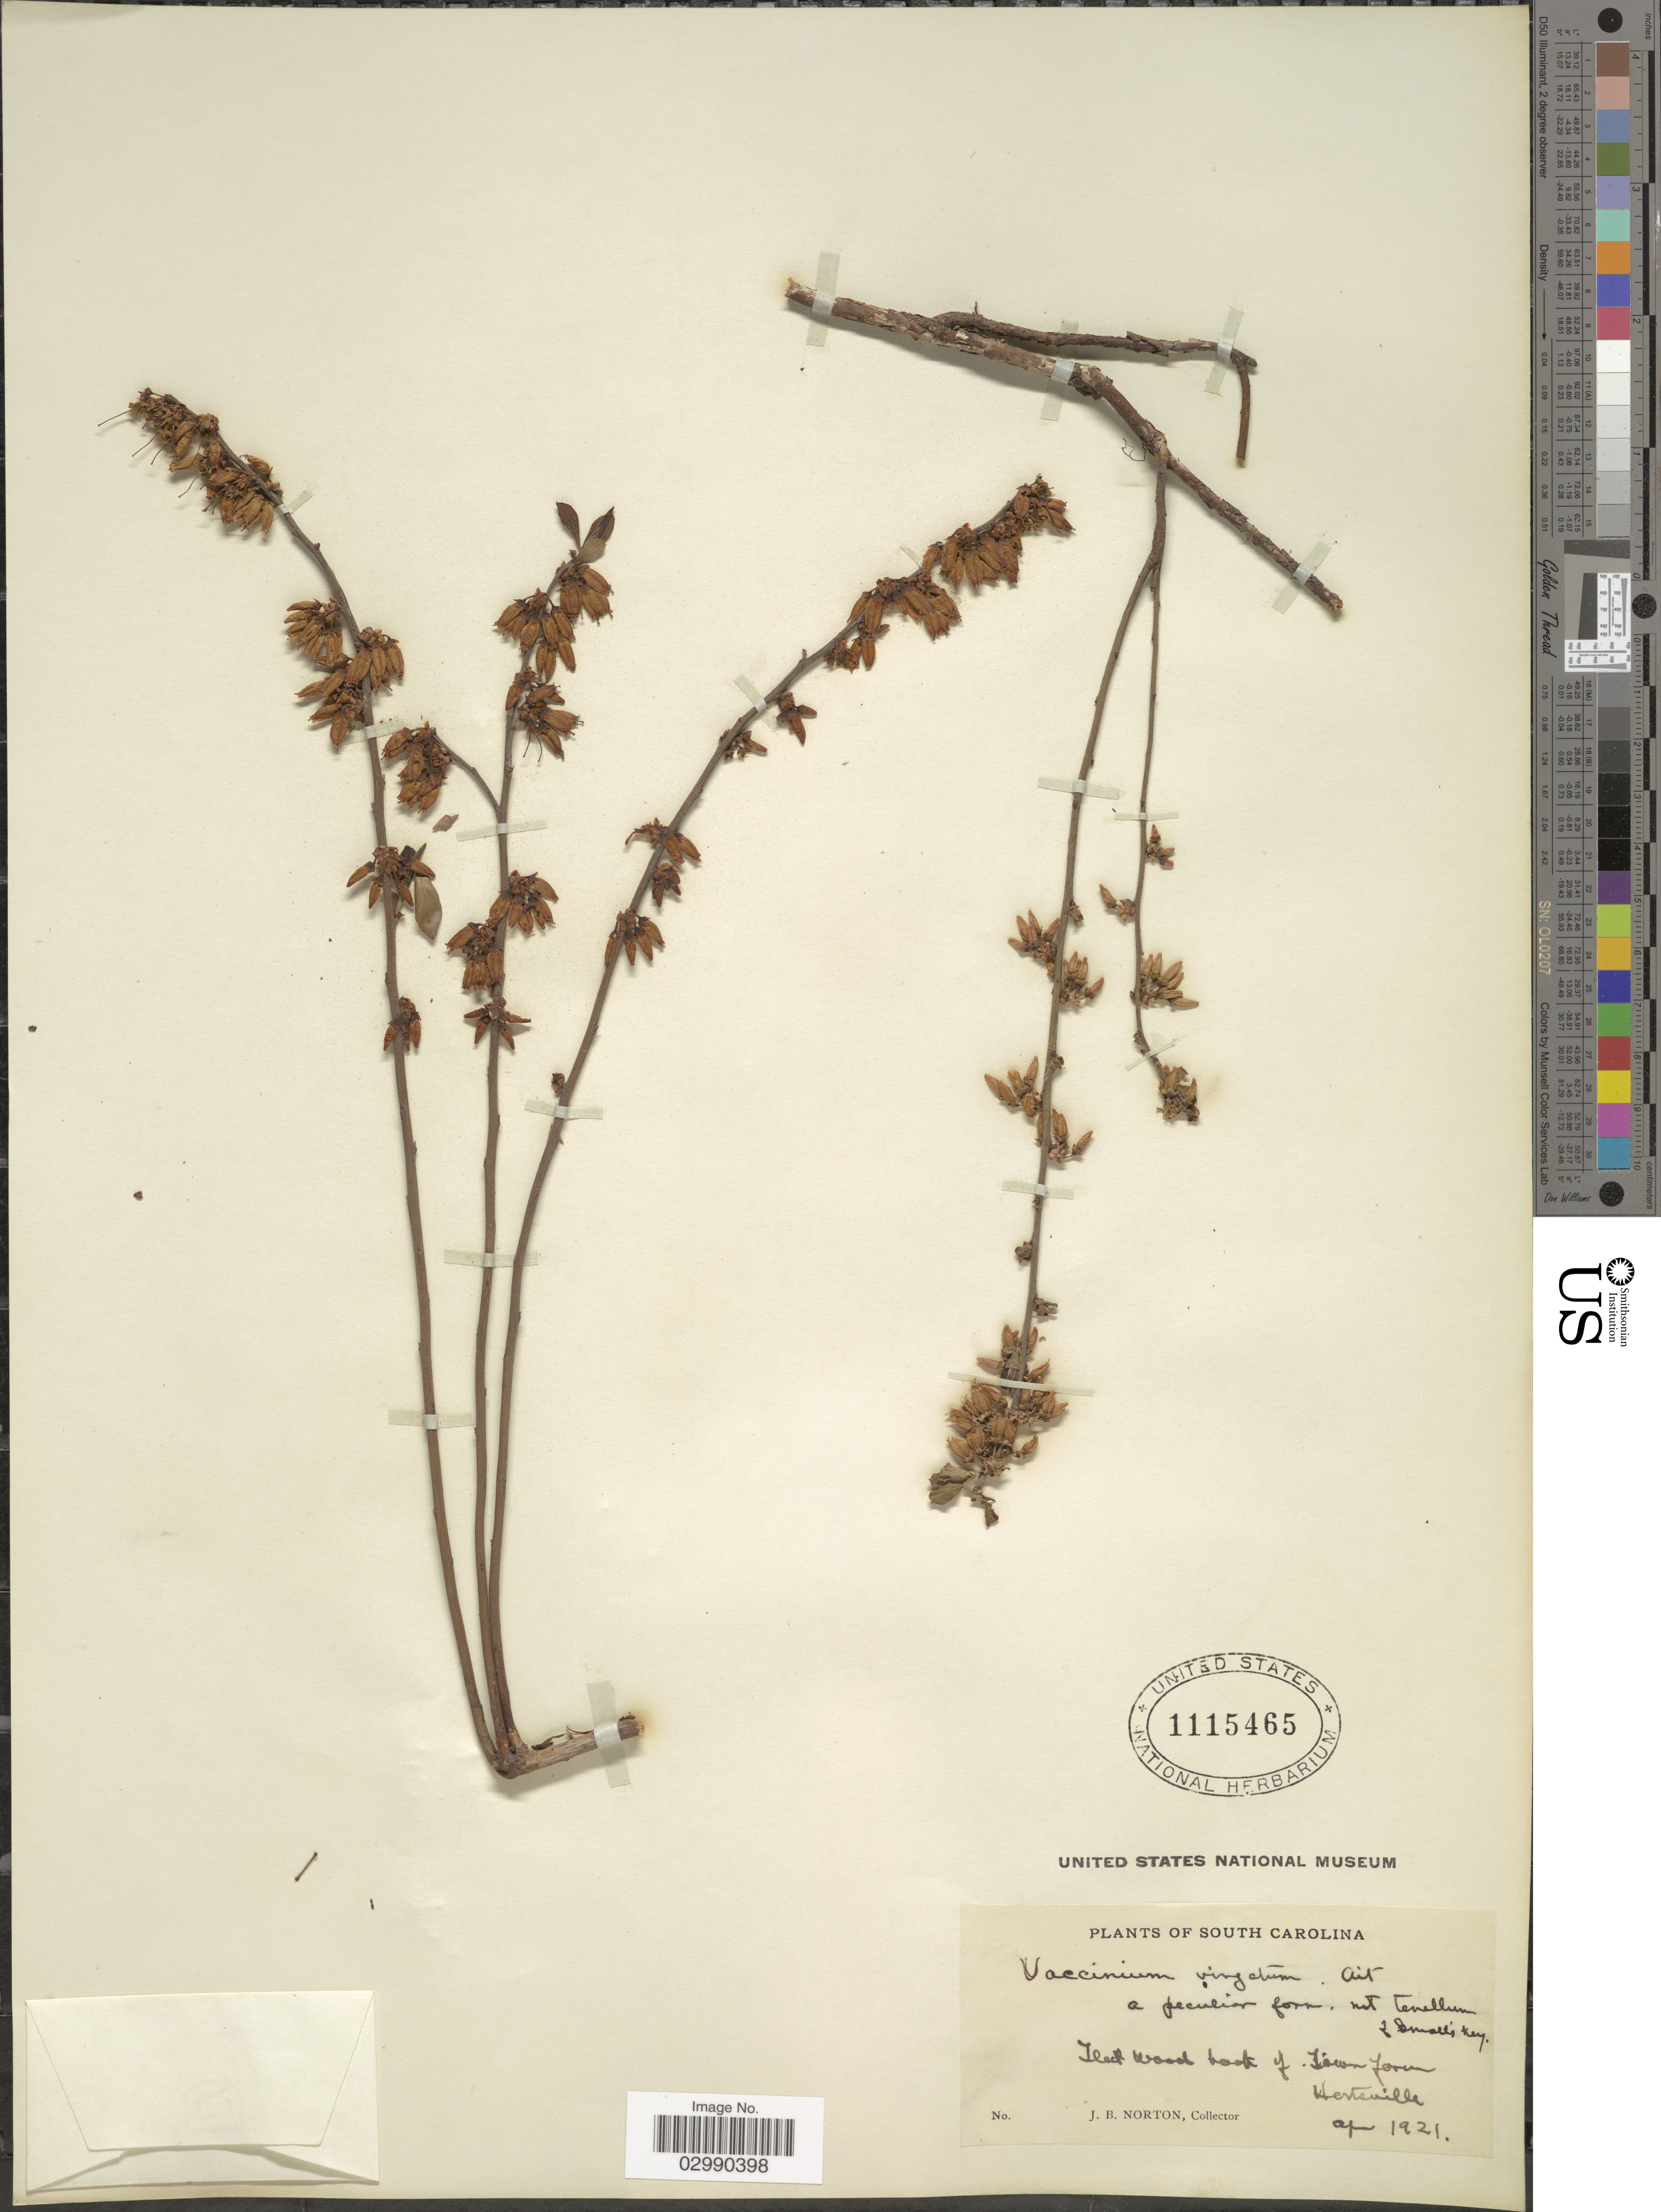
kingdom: Plantae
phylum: Tracheophyta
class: Magnoliopsida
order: Ericales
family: Ericaceae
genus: Vaccinium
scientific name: Vaccinium virgatum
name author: Aiton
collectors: J. B. Norton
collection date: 1921-04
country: United States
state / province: South Carolina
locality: Ilect wood back of Town forum Hartsville.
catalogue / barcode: US 1115465